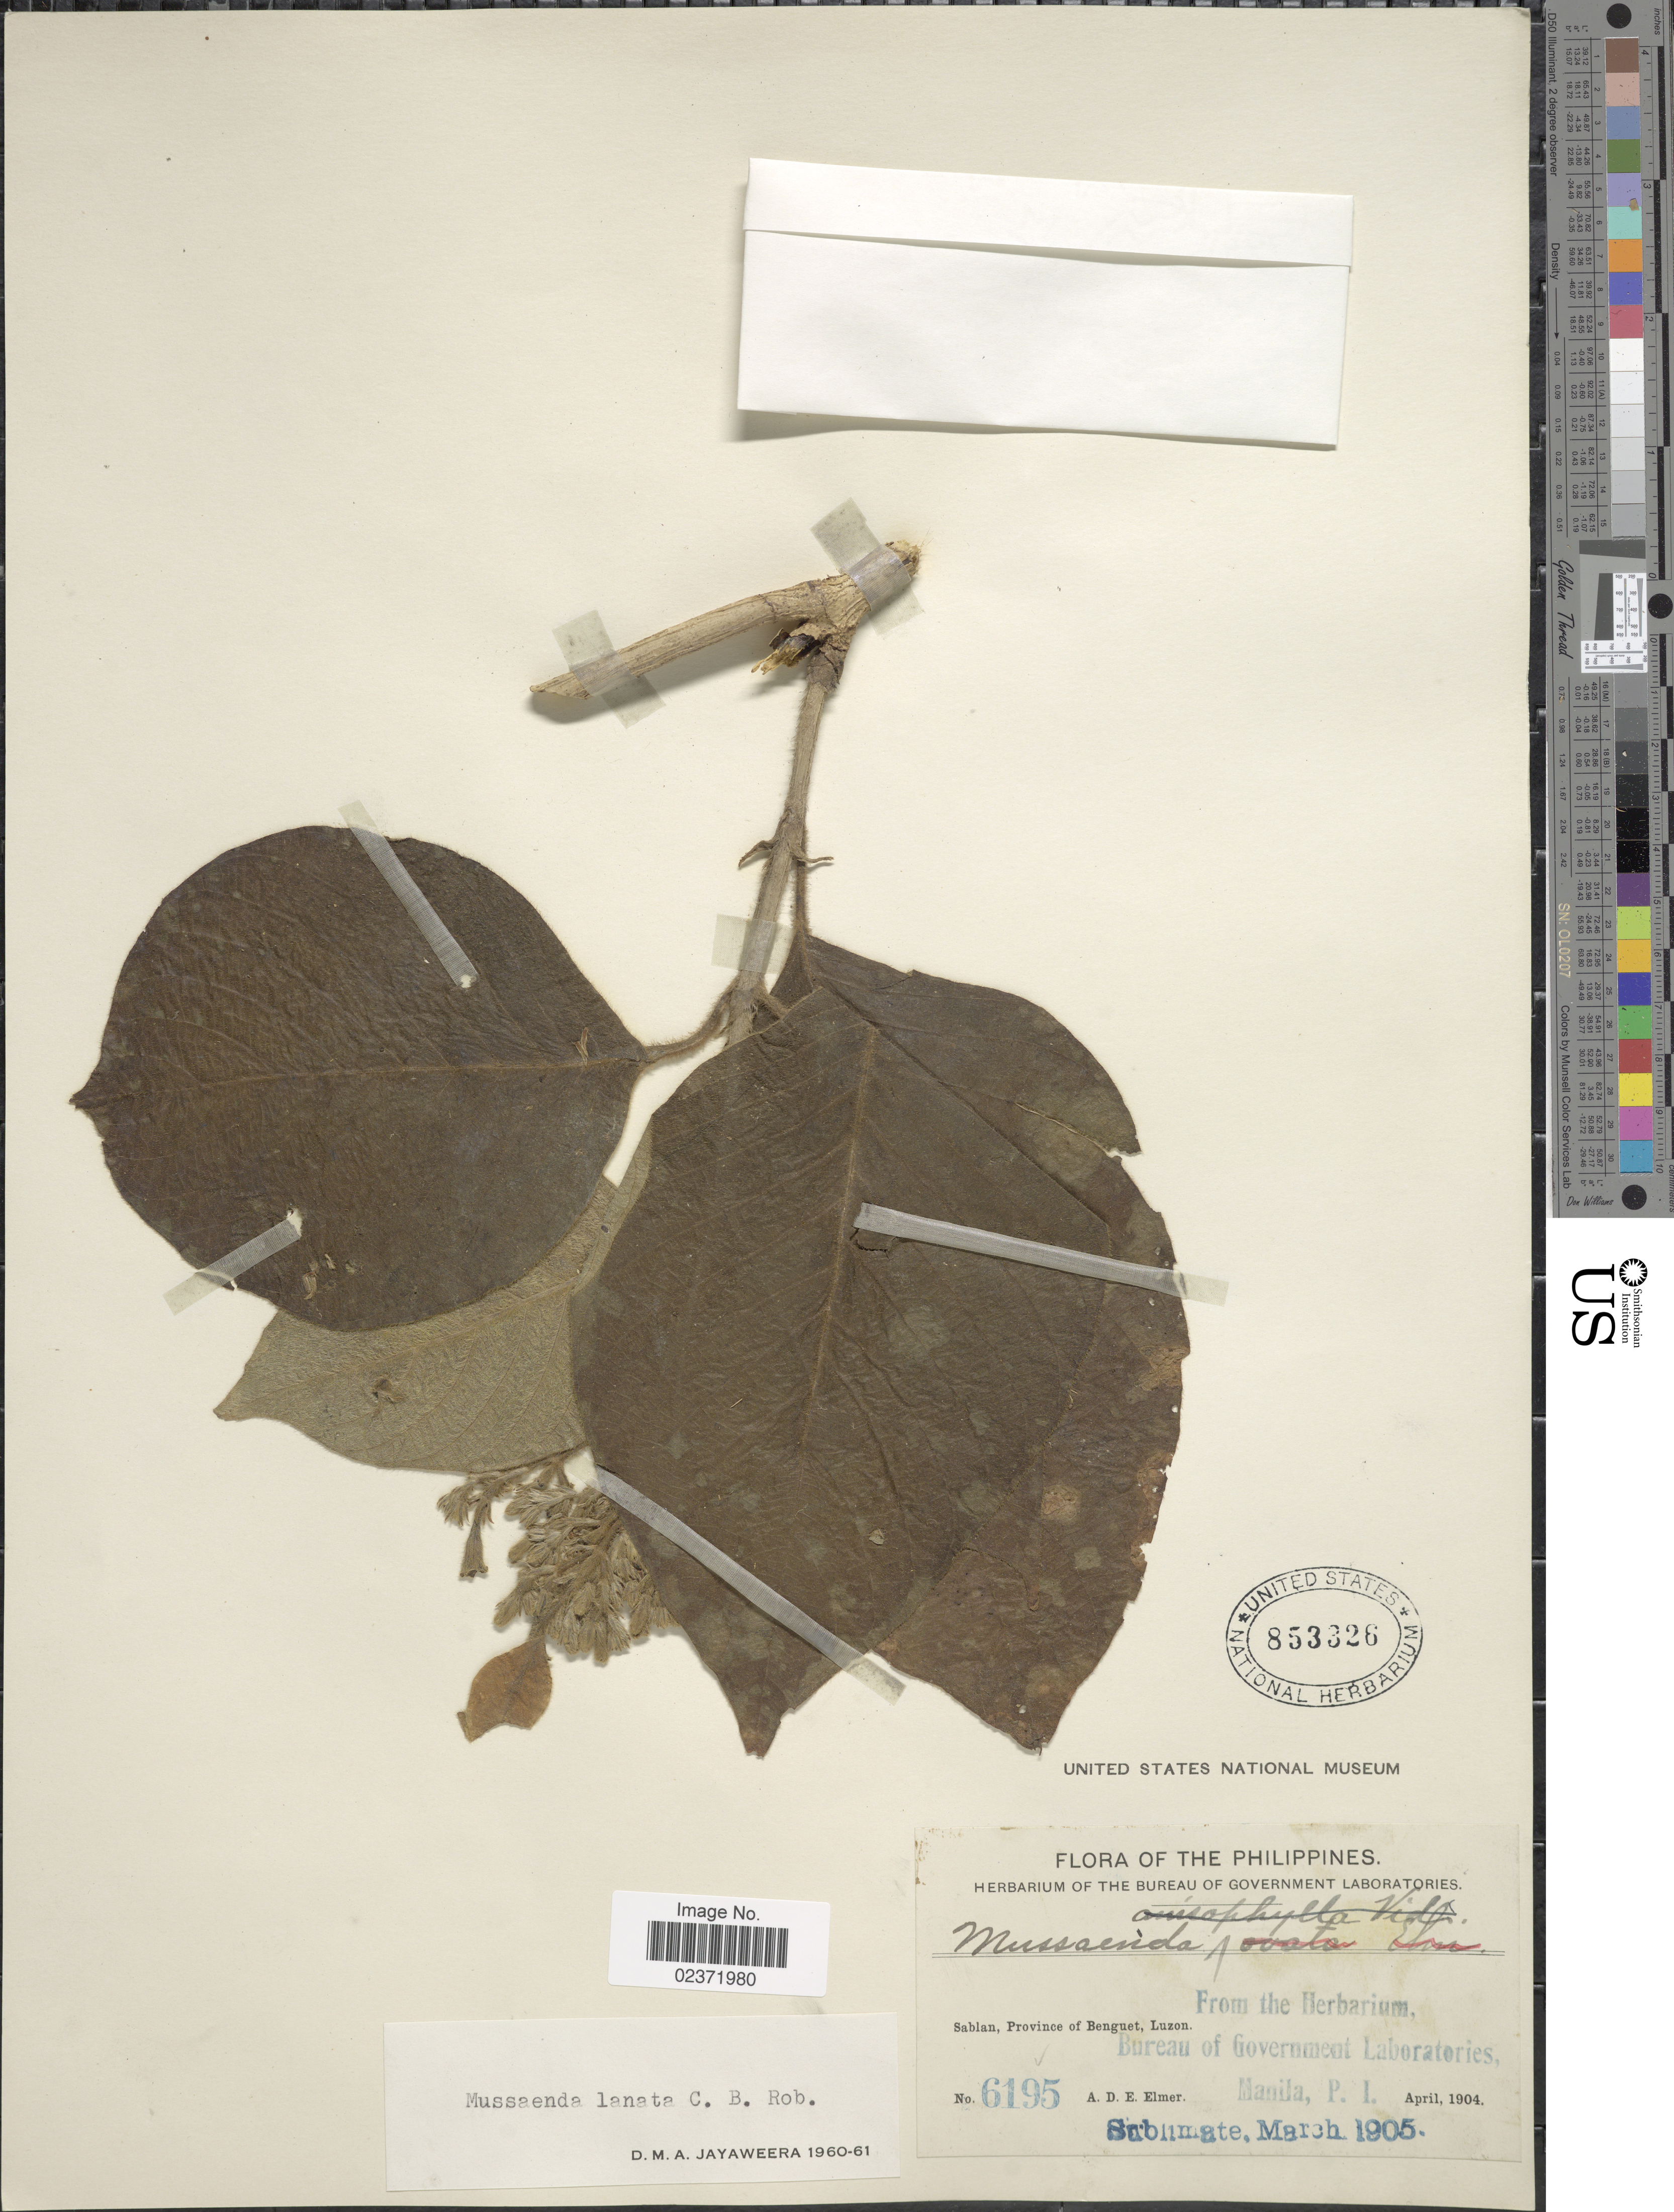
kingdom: Plantae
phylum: Tracheophyta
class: Magnoliopsida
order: Gentianales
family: Rubiaceae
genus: Mussaenda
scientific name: Mussaenda lanata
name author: C.B. Rob.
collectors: A. D. E. Elmer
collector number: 6195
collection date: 1904-04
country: Philippines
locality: Sablan, Province of Benguet, Luzon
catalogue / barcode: US 853326